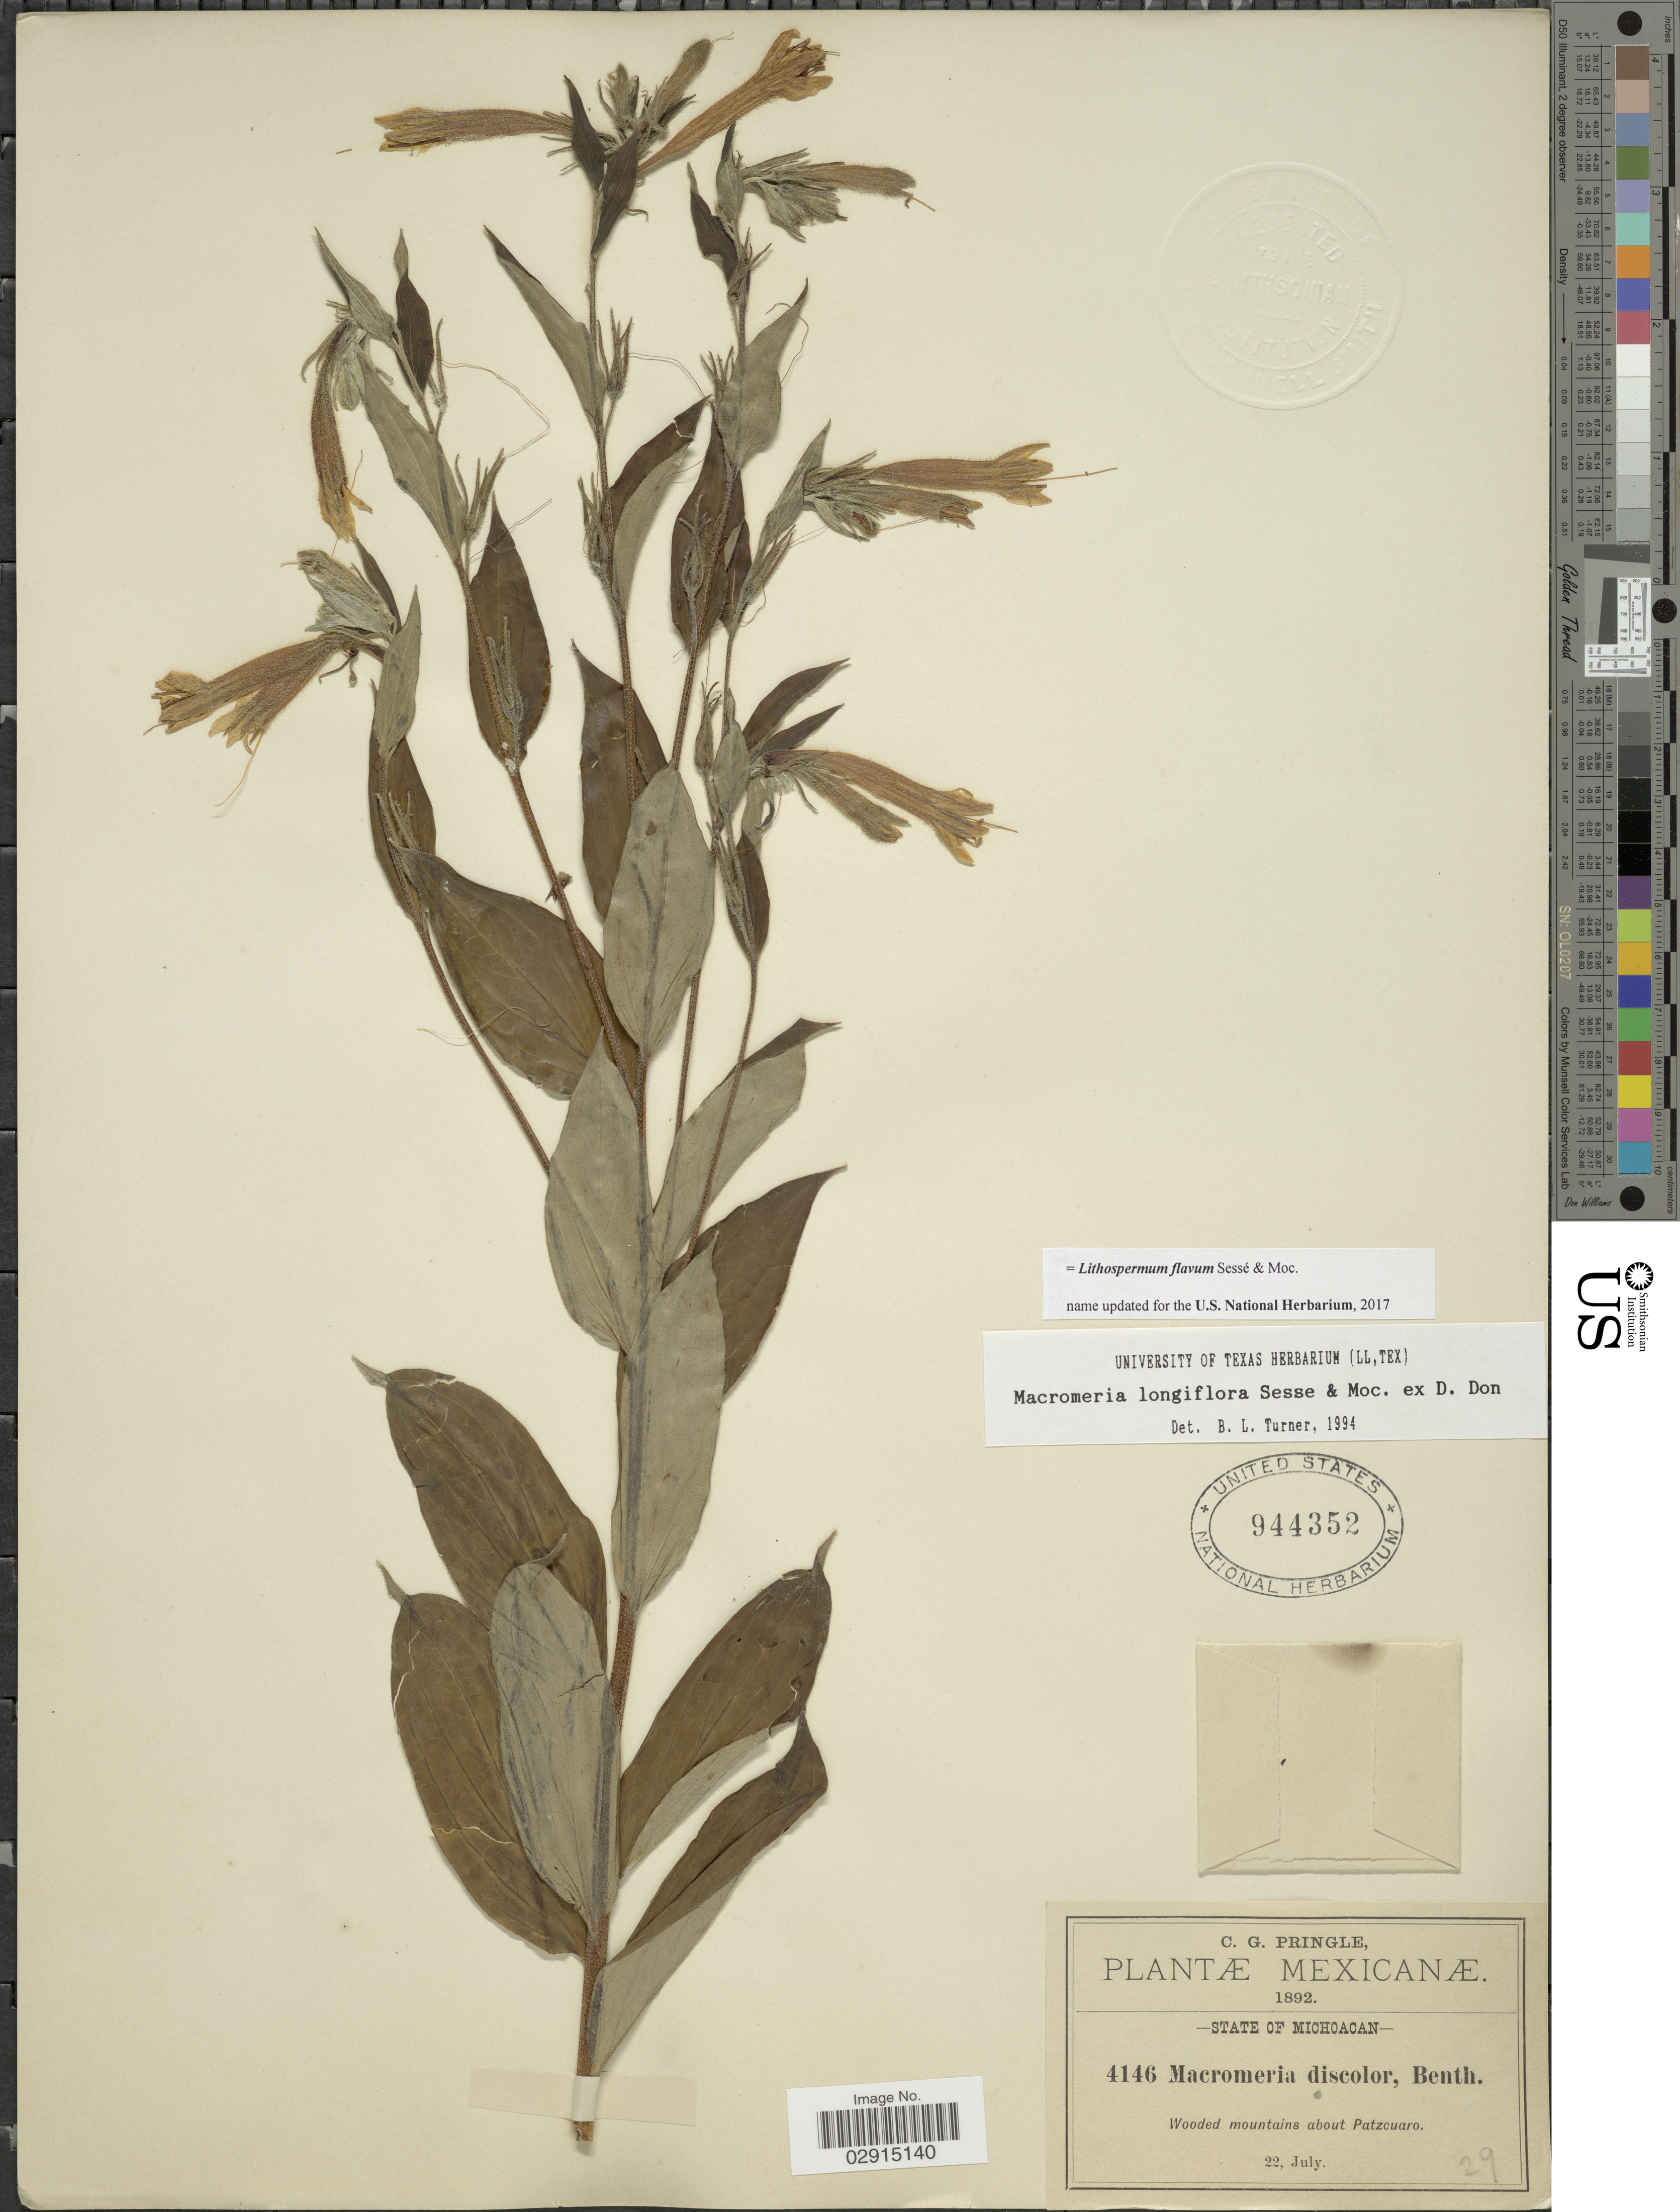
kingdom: Plantae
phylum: Tracheophyta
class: Magnoliopsida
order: Boraginales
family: Boraginaceae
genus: Lithospermum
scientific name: Lithospermum flavum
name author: Sessé & Moc.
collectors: C. G. Pringle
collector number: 4146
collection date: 1892-07-22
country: Mexico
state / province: Michoacán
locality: Wooded mountains about Patzcuaro.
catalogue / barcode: US 944352